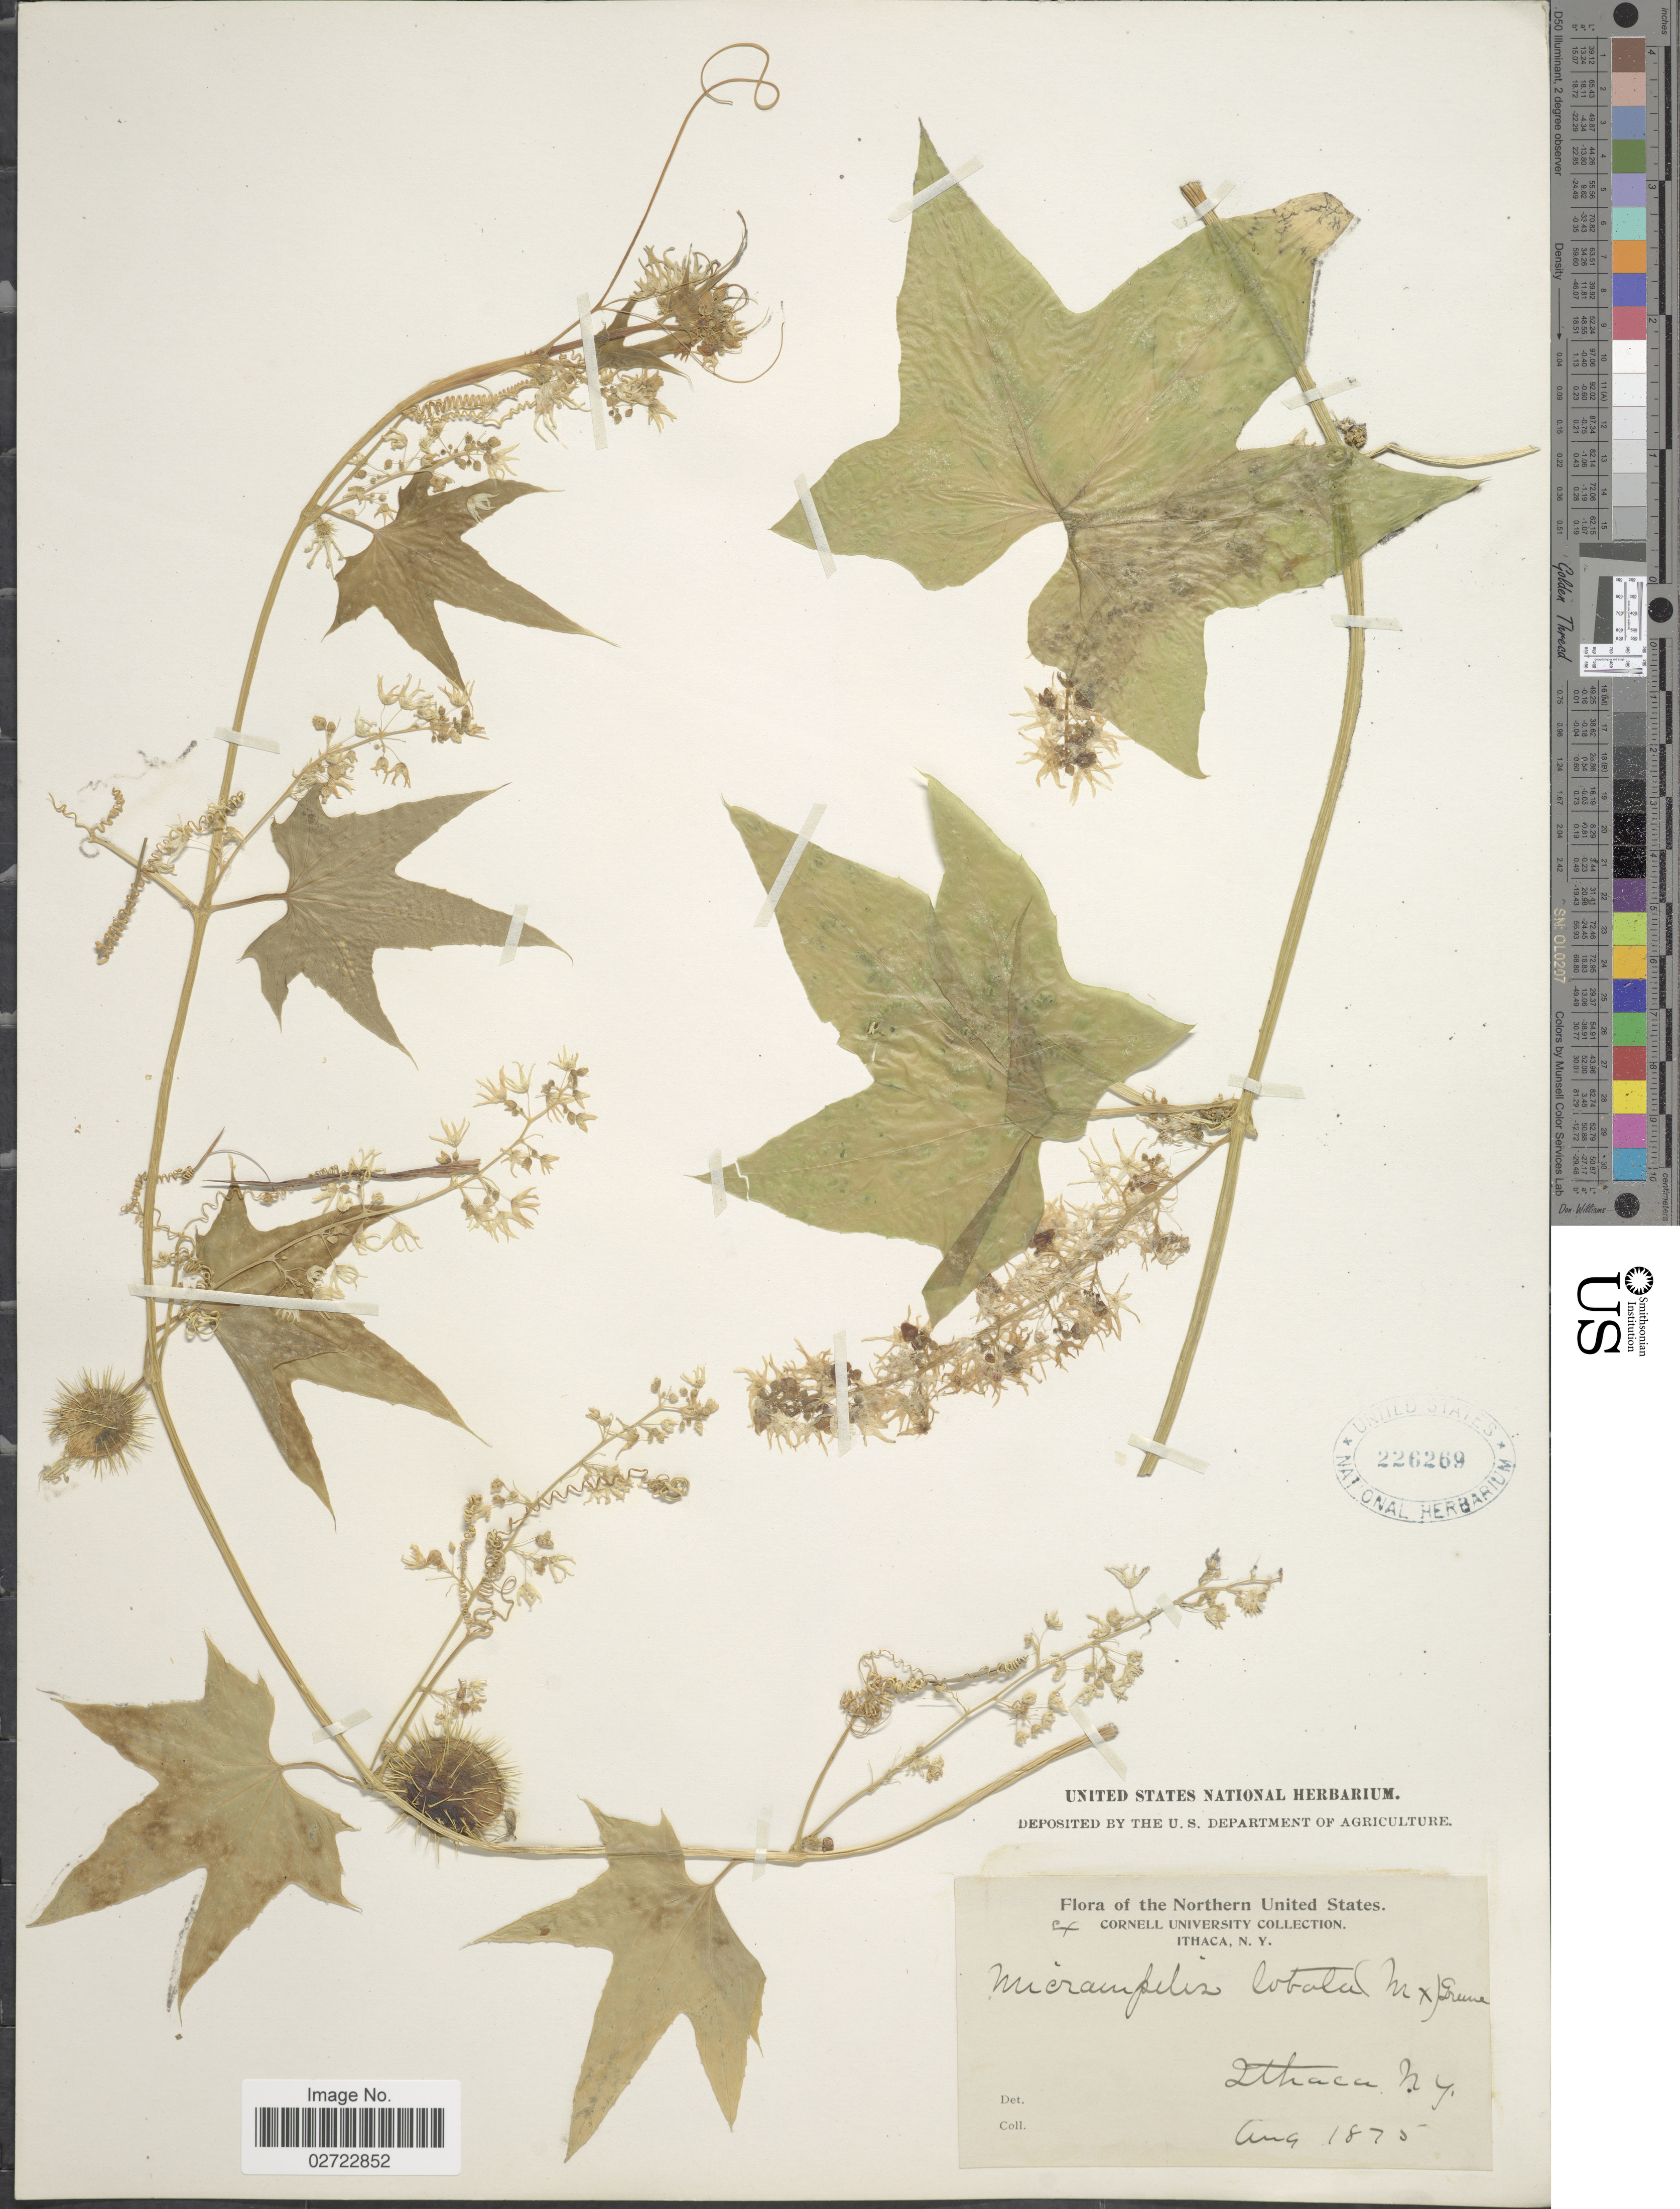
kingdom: Plantae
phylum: Tracheophyta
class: Magnoliopsida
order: Cucurbitales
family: Cucurbitaceae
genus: Echinocystis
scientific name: Echinocystis lobata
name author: (Michx.) Torr. & A. Gray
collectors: Cornell University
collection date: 1875-08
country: United States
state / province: New York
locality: Northern United States. Ithaca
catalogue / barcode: US 226269